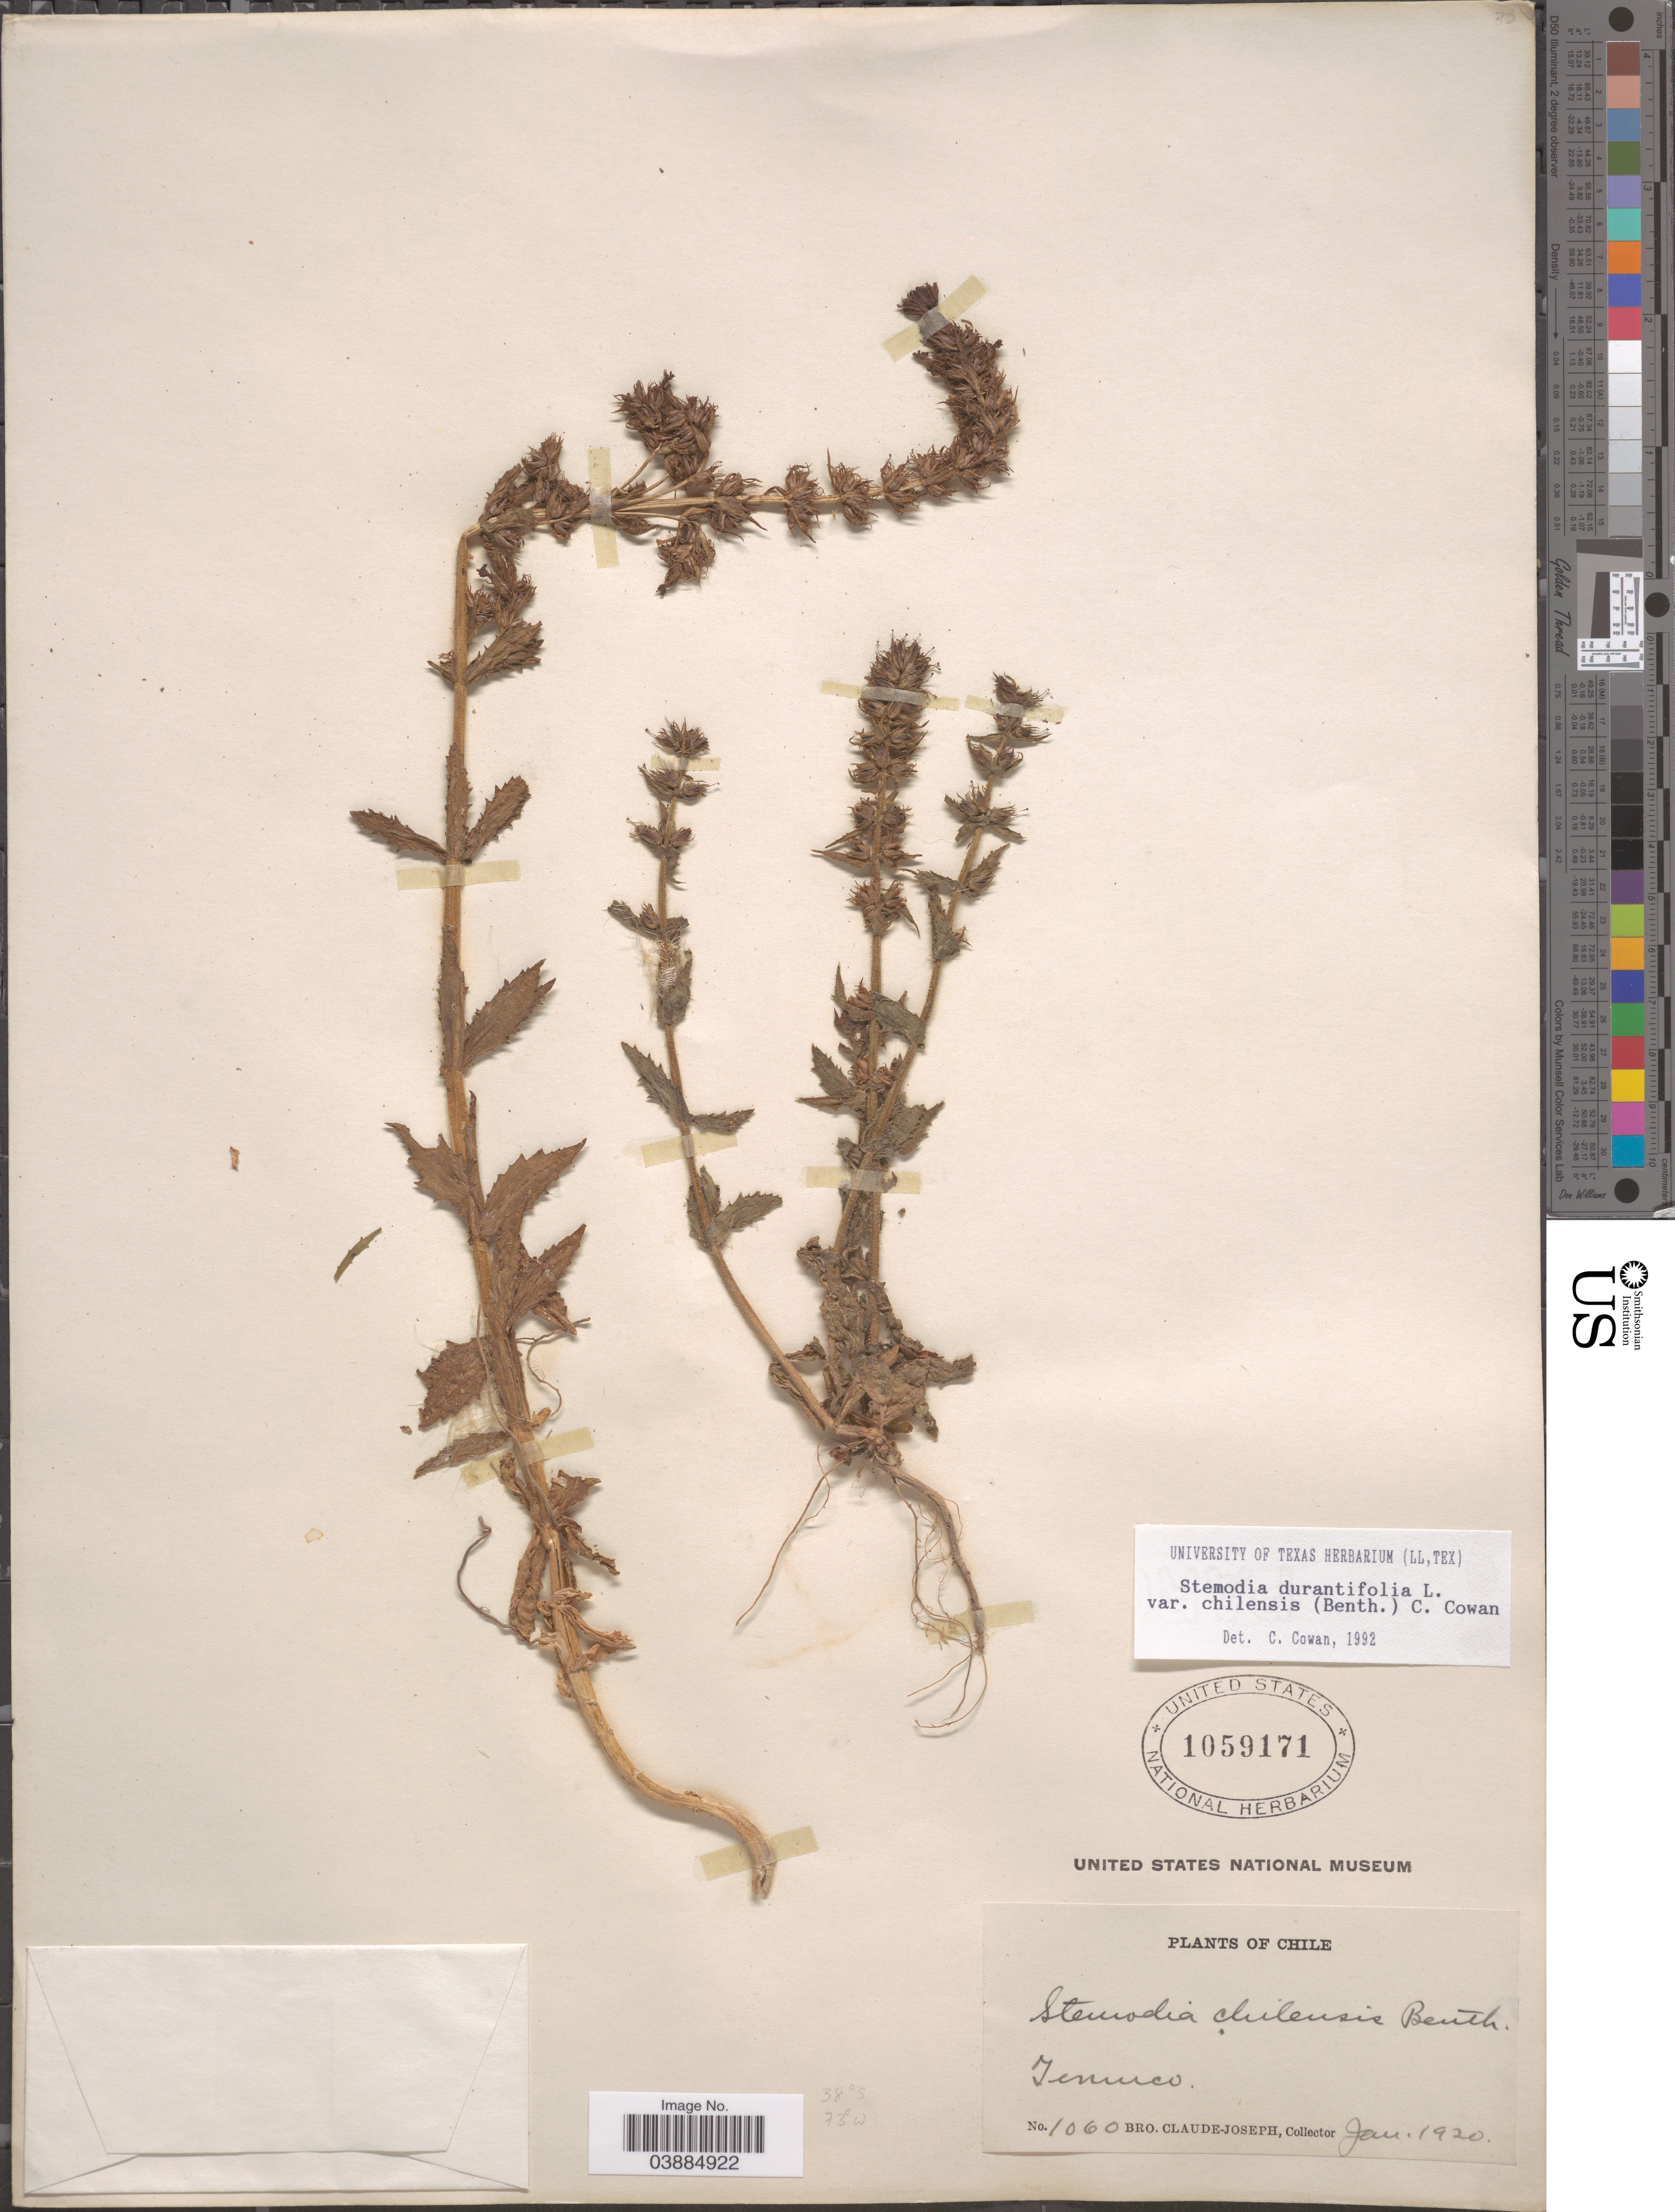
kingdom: Plantae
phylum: Tracheophyta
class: Magnoliopsida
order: Lamiales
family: Plantaginaceae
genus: Stemodia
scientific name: Stemodia durantifolia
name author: (L.) Sw.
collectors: Bro. Claude-Joseph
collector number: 1060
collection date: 1920-01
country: Chile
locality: Temuco.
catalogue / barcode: US 1059171